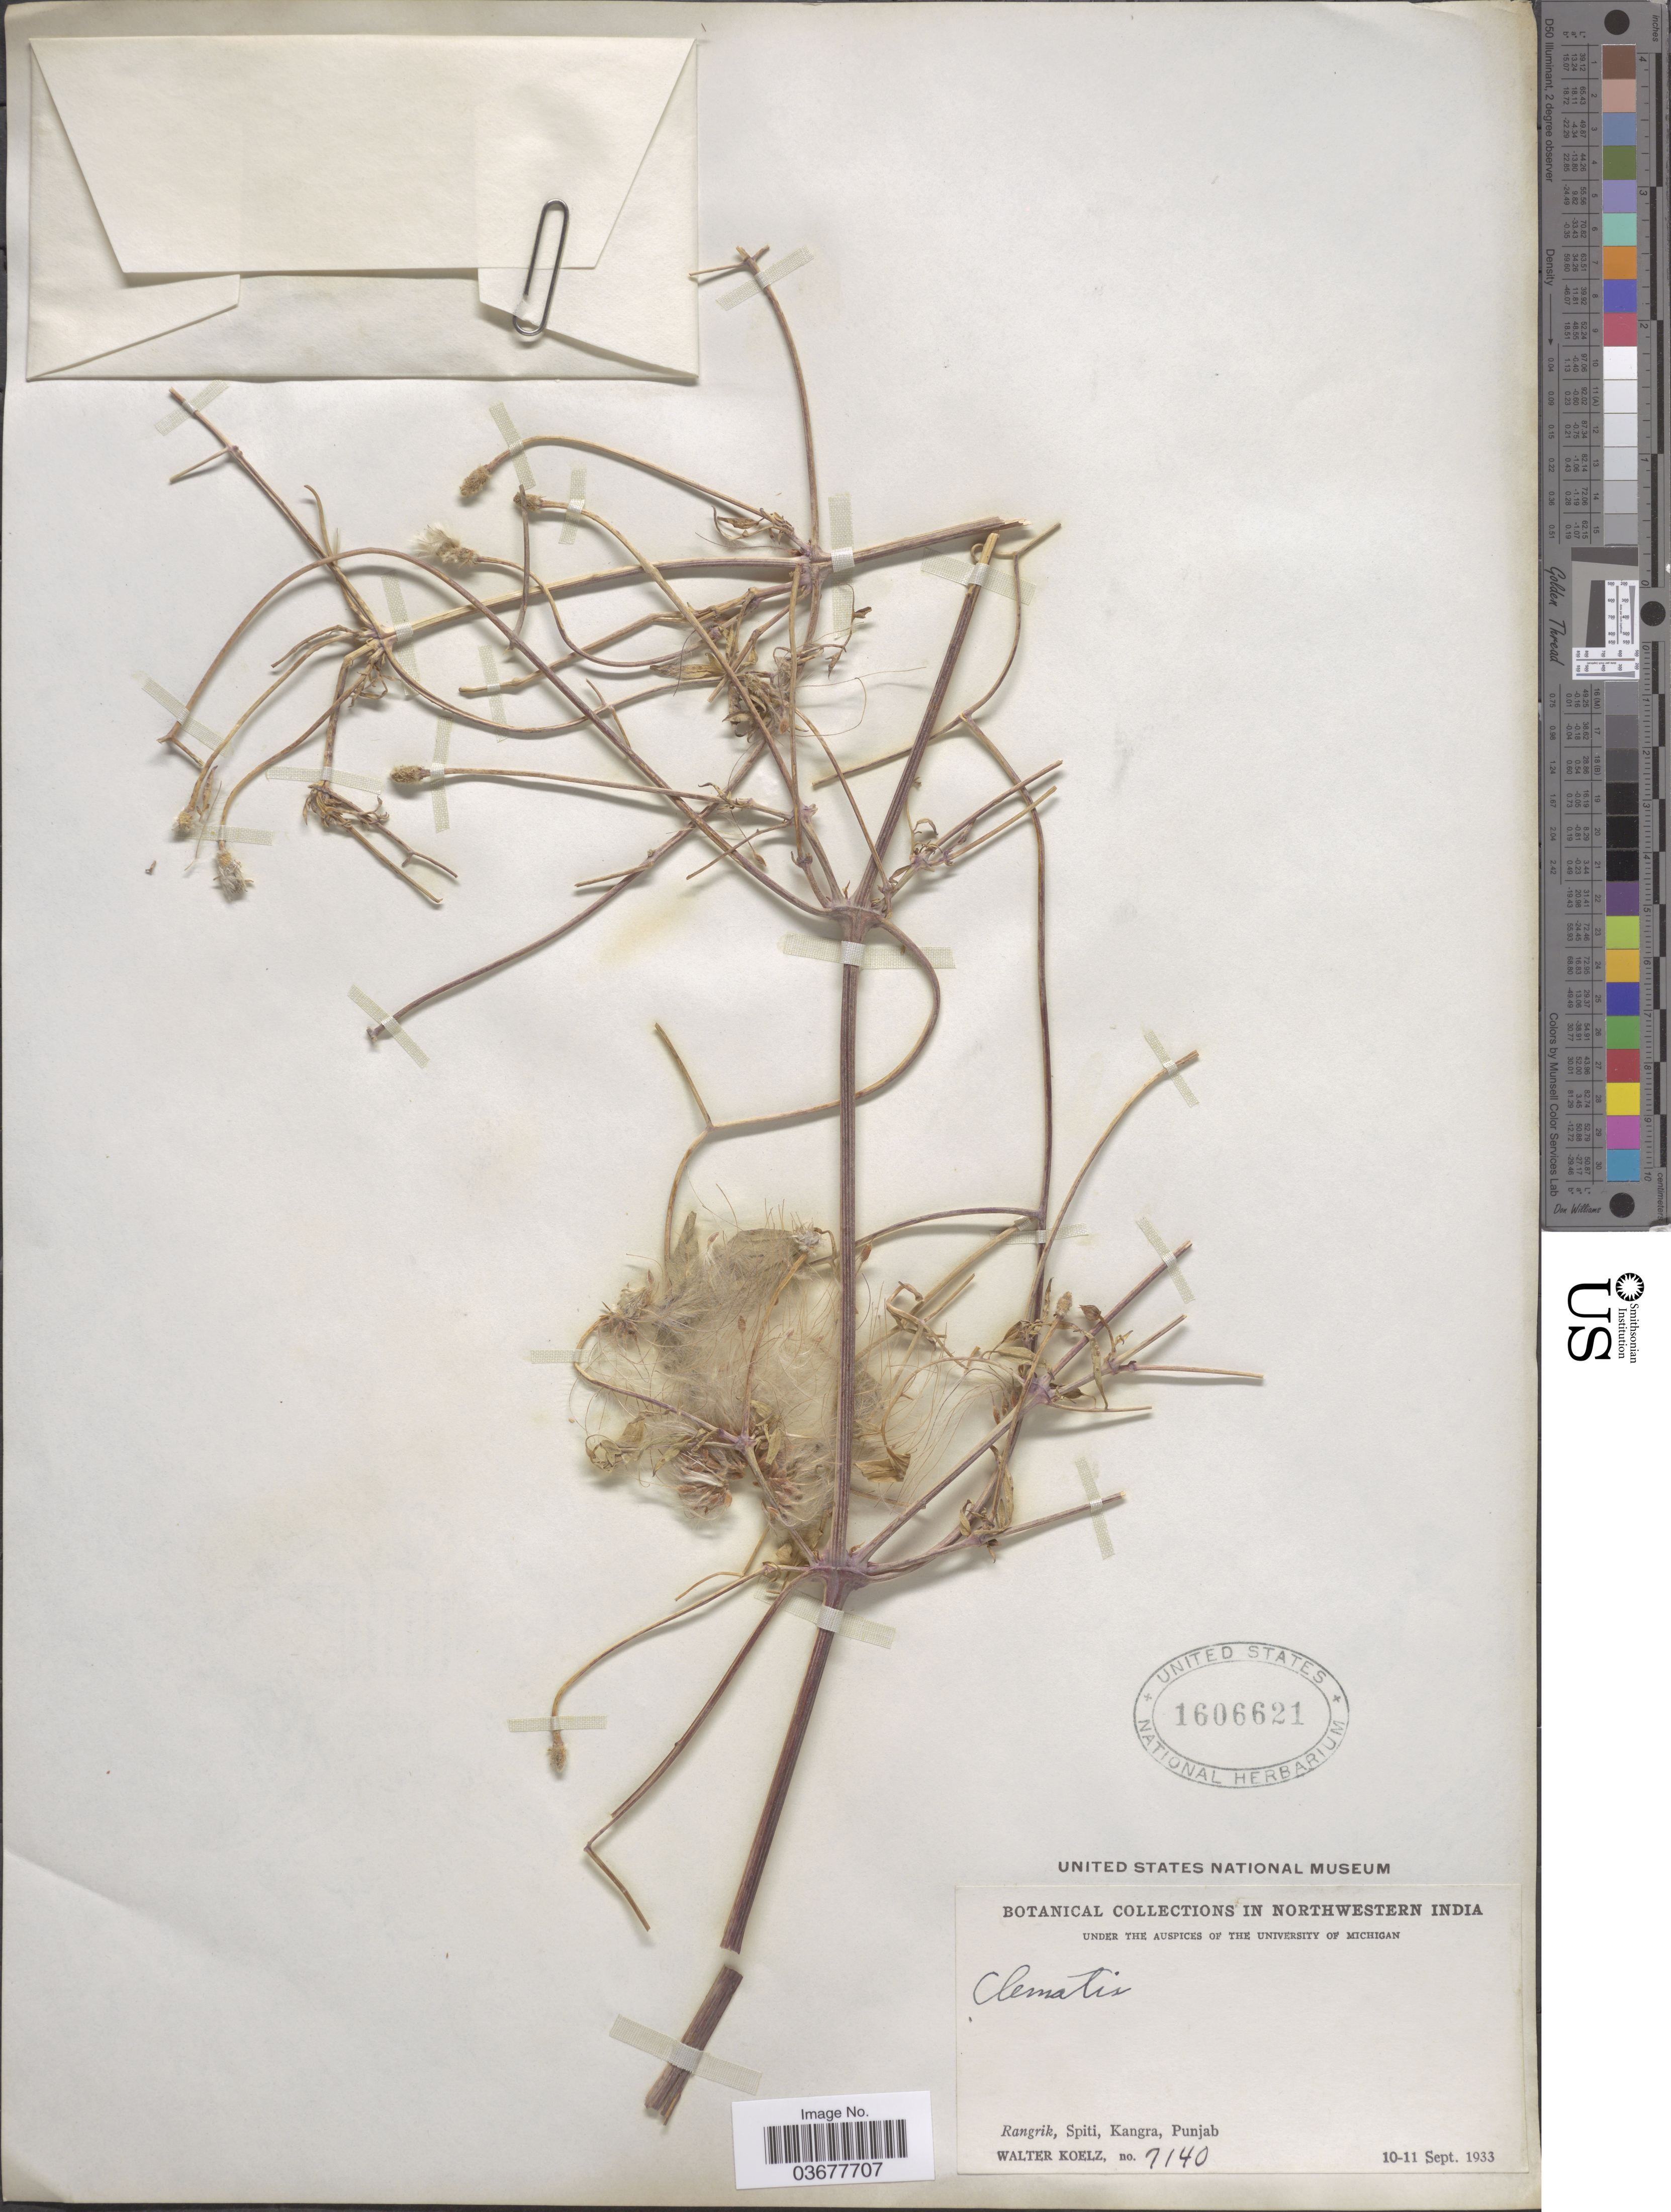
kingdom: Plantae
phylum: Tracheophyta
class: Magnoliopsida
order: Ranunculales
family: Ranunculaceae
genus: Clematis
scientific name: Clematis sp.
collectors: W. N. Koelz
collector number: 7140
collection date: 1933-09-10/1933-09-11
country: India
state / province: Punjab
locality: Northwestern India. Rangrik, Spiti, Kangra.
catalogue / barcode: US 1606621